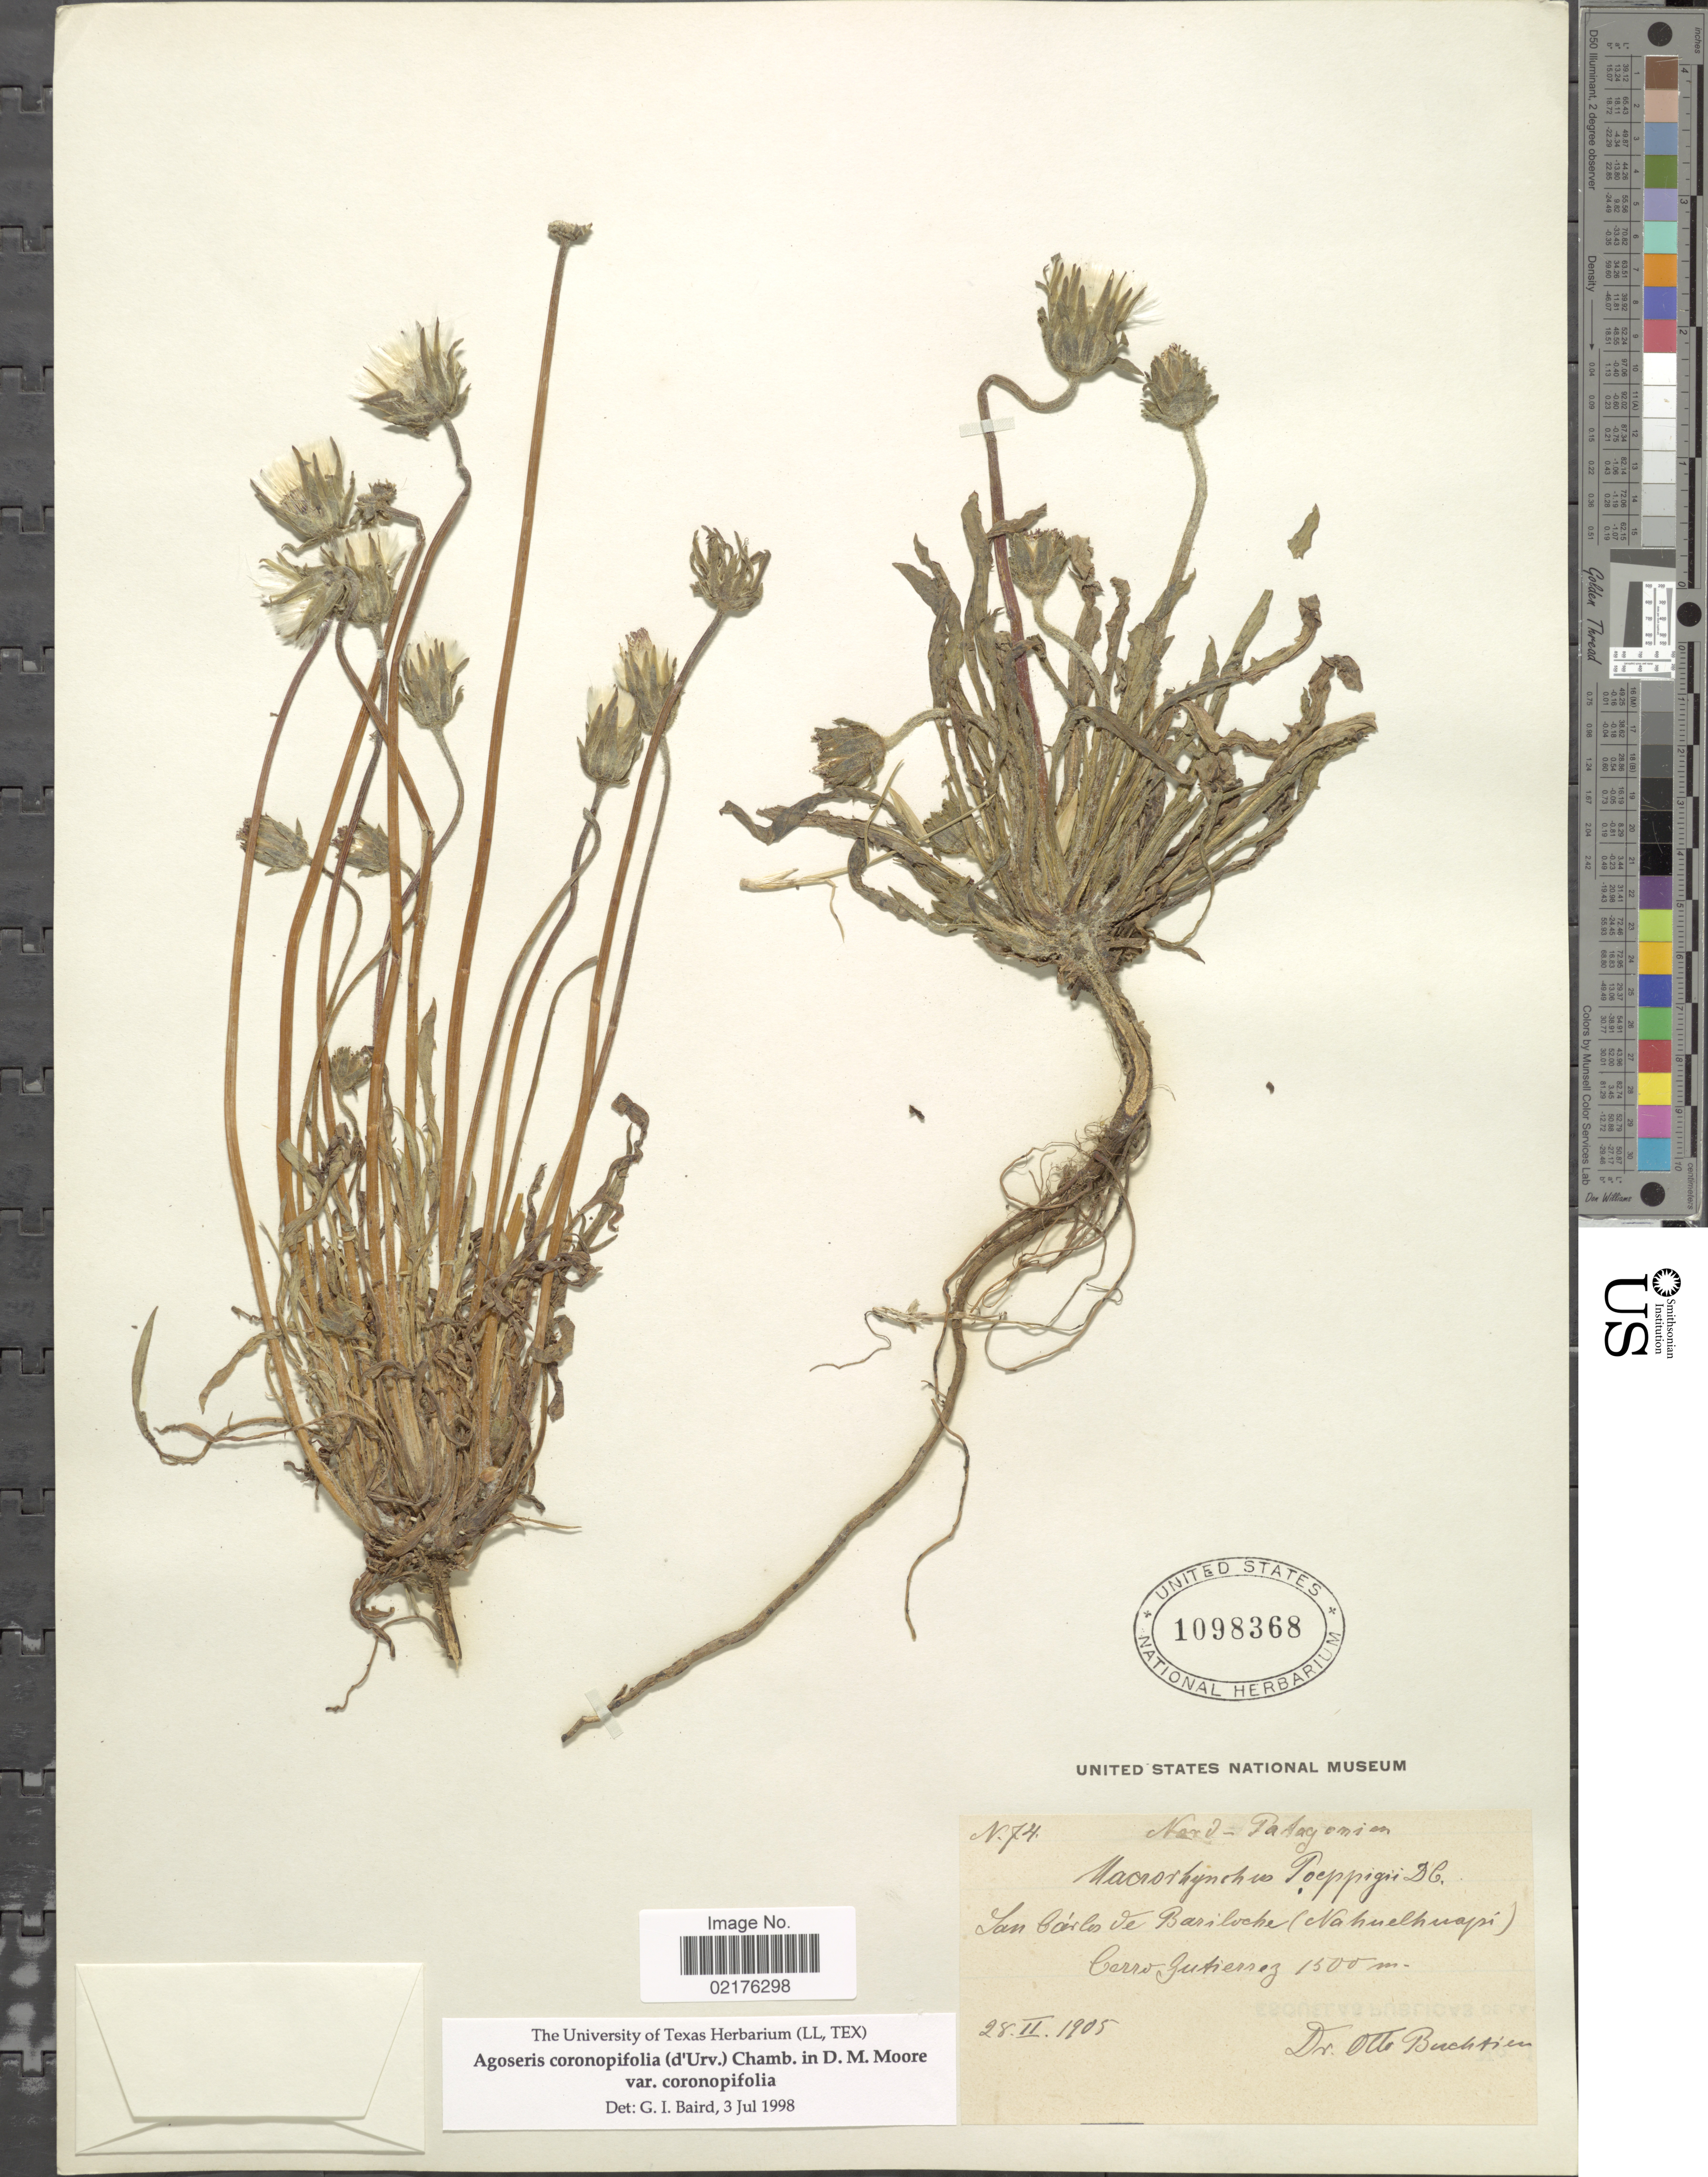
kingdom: Plantae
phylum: Tracheophyta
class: Magnoliopsida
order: Asterales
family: Asteraceae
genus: Agoseris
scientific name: Agoseris coronopifolia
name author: (d'Urv.) K.L. Chambers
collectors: O. Buchtien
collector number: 74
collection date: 1905-02-28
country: Argentina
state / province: Río Negro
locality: Nord-Patagonien, San Carlos de Bariloche (Nahuelhuapi) Cerro Guttierez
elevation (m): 1500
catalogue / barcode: US 1098368